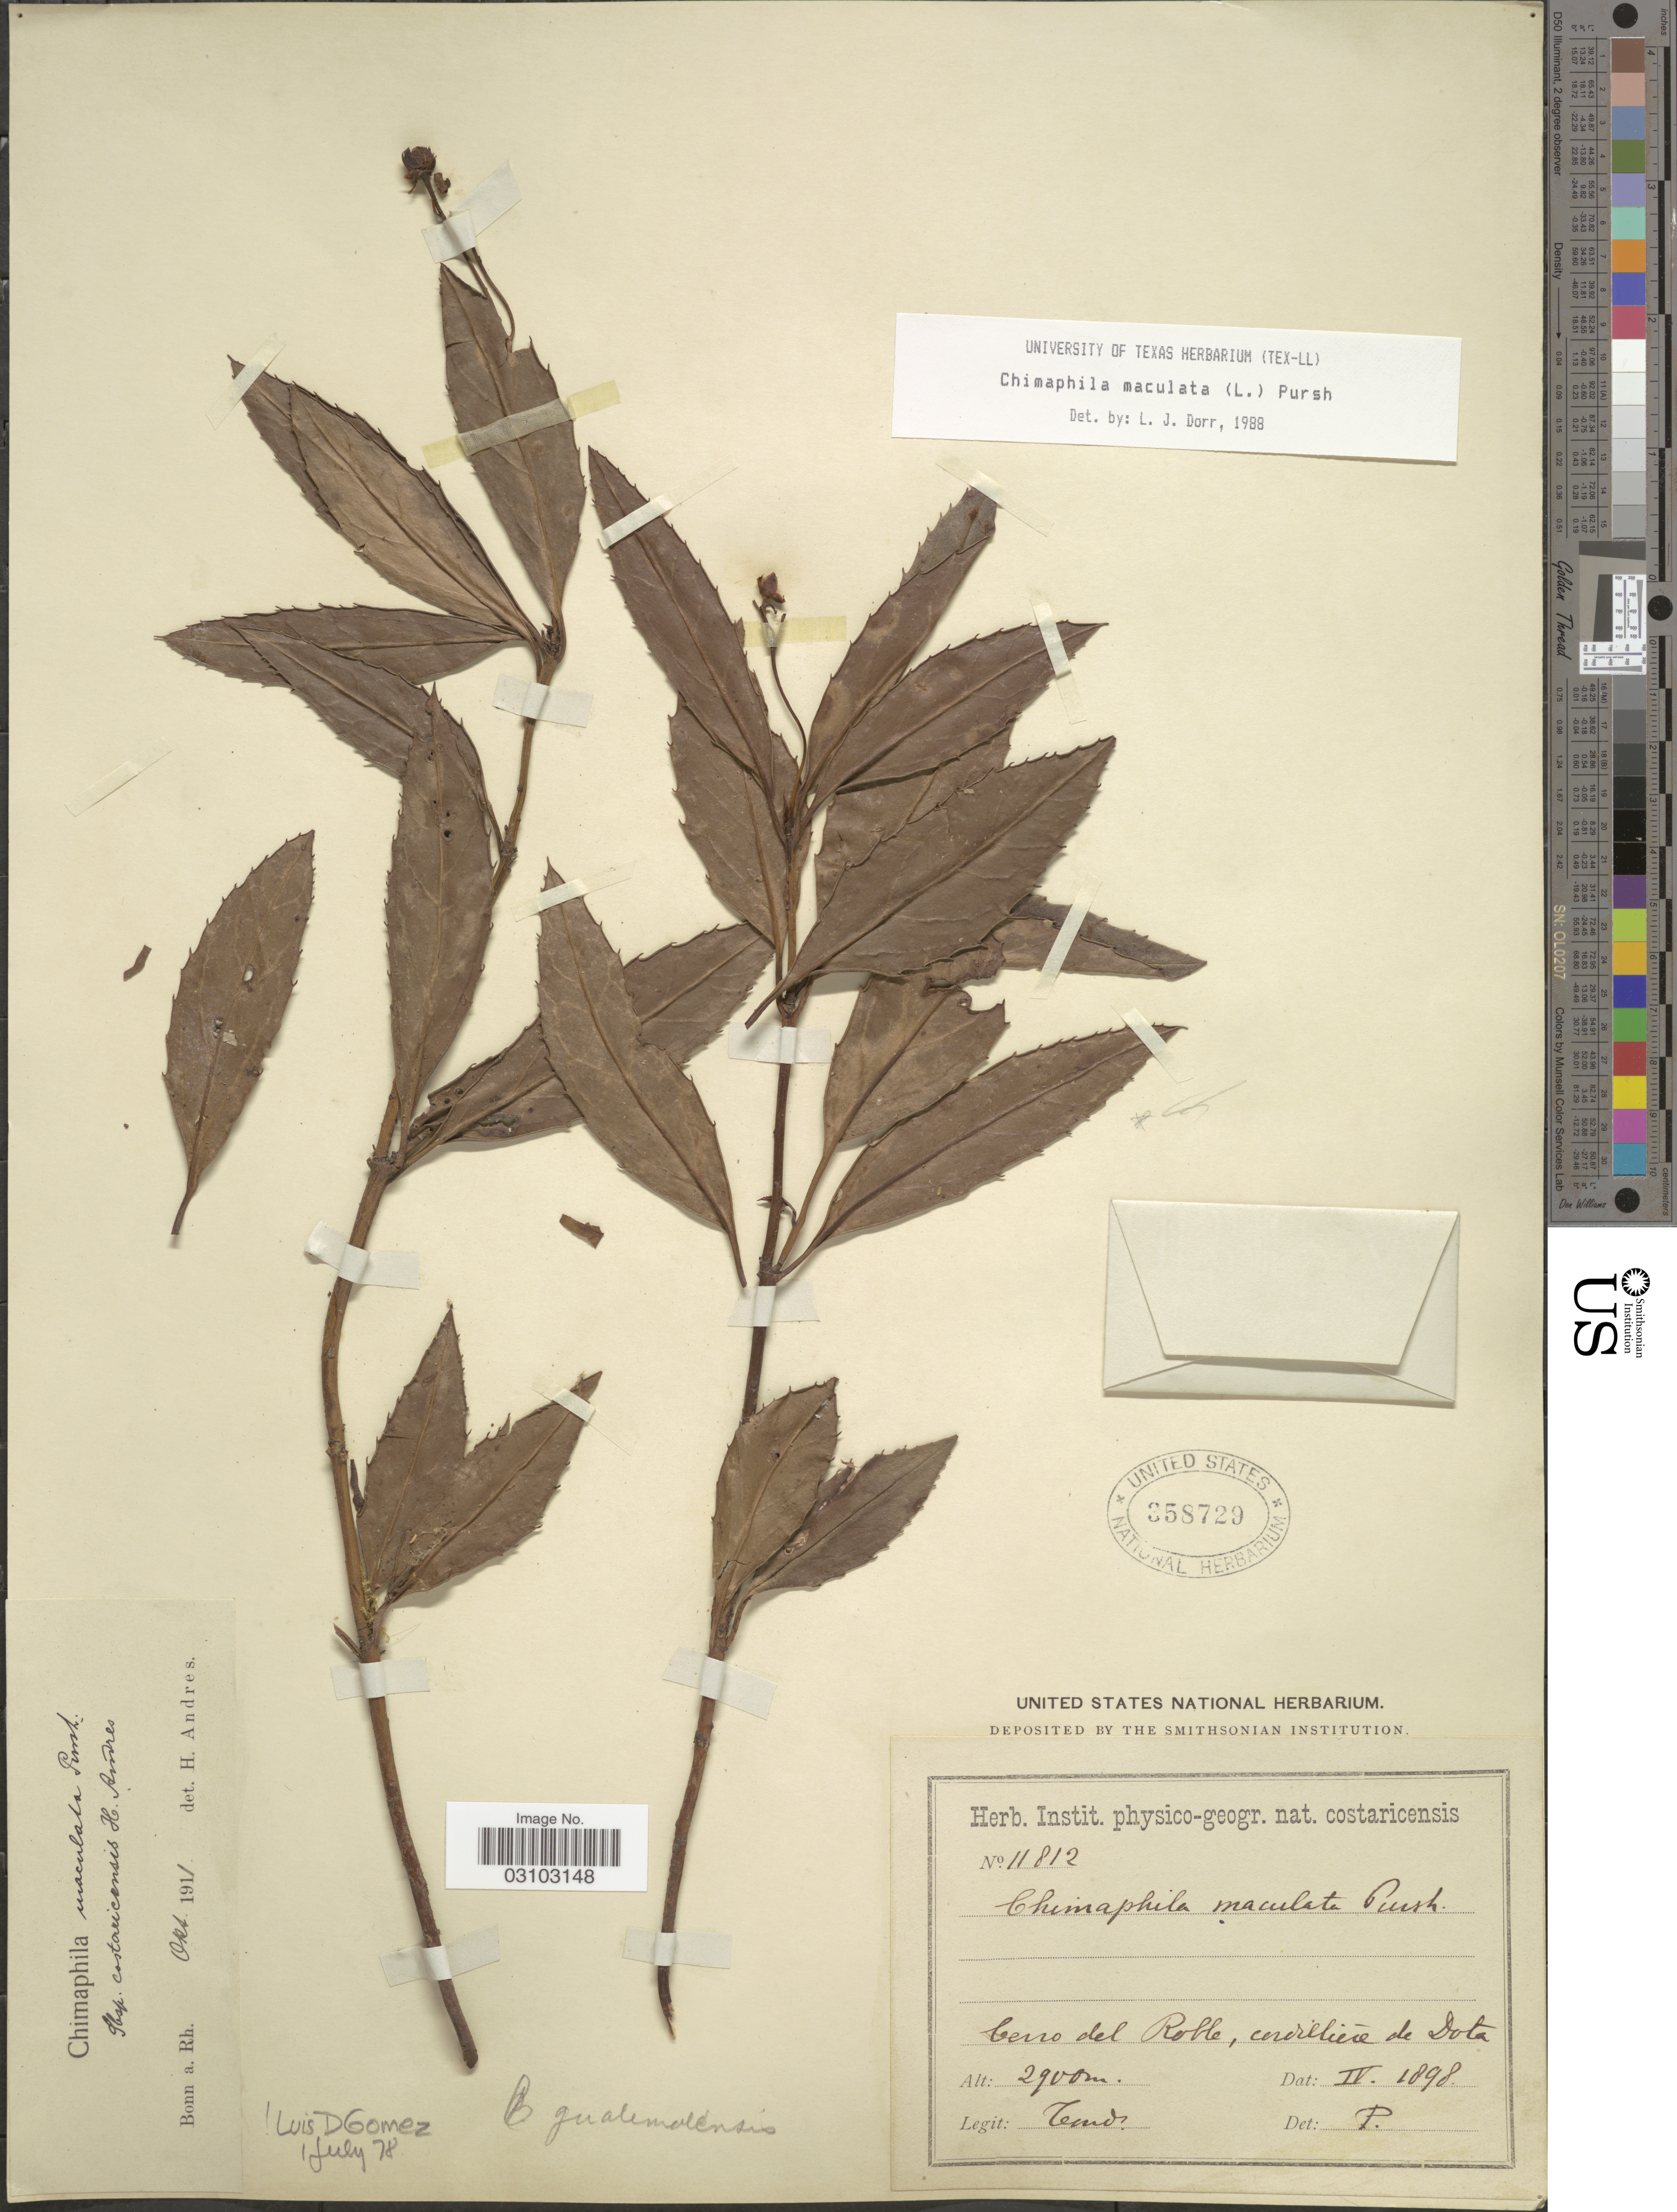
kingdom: Plantae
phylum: Tracheophyta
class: Magnoliopsida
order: Ericales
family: Ericaceae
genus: Chimaphila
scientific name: Chimaphila maculata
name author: (L.) Pursh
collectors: Tonduz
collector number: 11812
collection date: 1898-04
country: Costa Rica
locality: Cerro del Roble, Cordillieré de Dota.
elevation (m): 2900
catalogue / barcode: US 358729